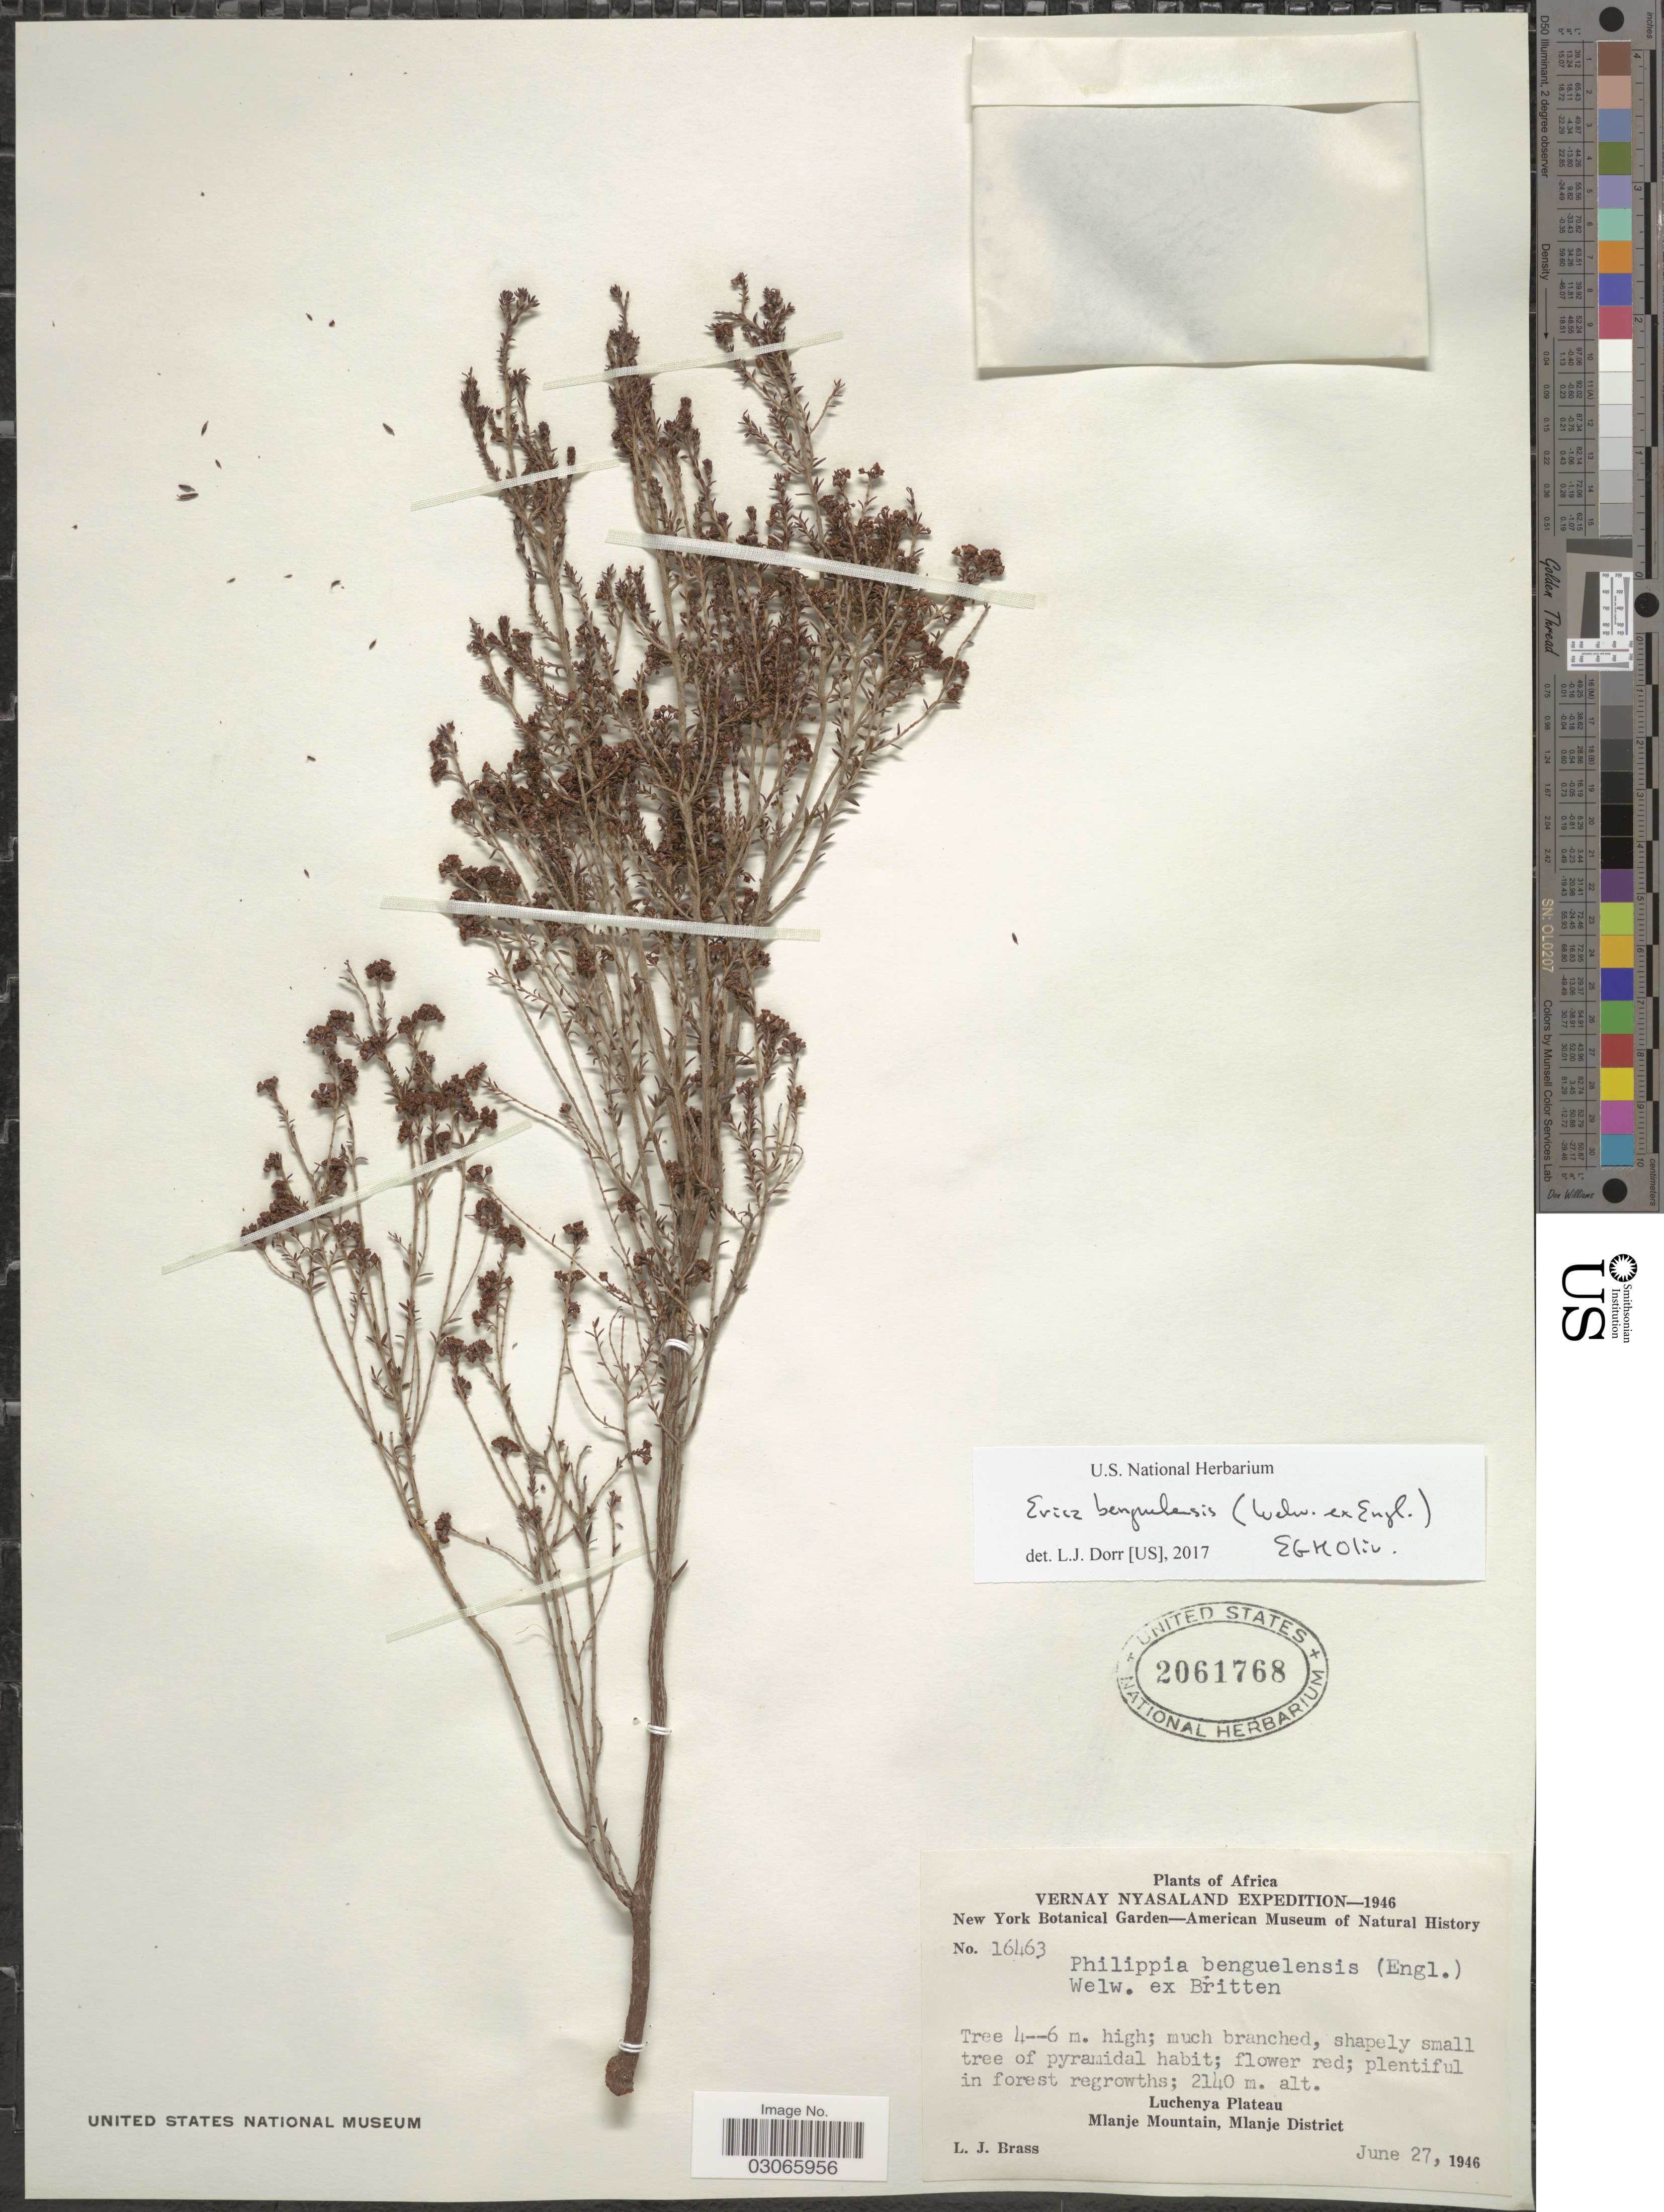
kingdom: Plantae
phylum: Tracheophyta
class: Magnoliopsida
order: Ericales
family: Ericaceae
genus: Erica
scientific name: Erica benguelensis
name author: (Welw. ex Engl.) E.G.H. Oliv.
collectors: L. J. Brass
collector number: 16463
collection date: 1946-06-27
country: Malawi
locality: Nyasaland. Luchenya Plateau. Mlanje Mountain, Mlanje District.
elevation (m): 2140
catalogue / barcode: US 2061768